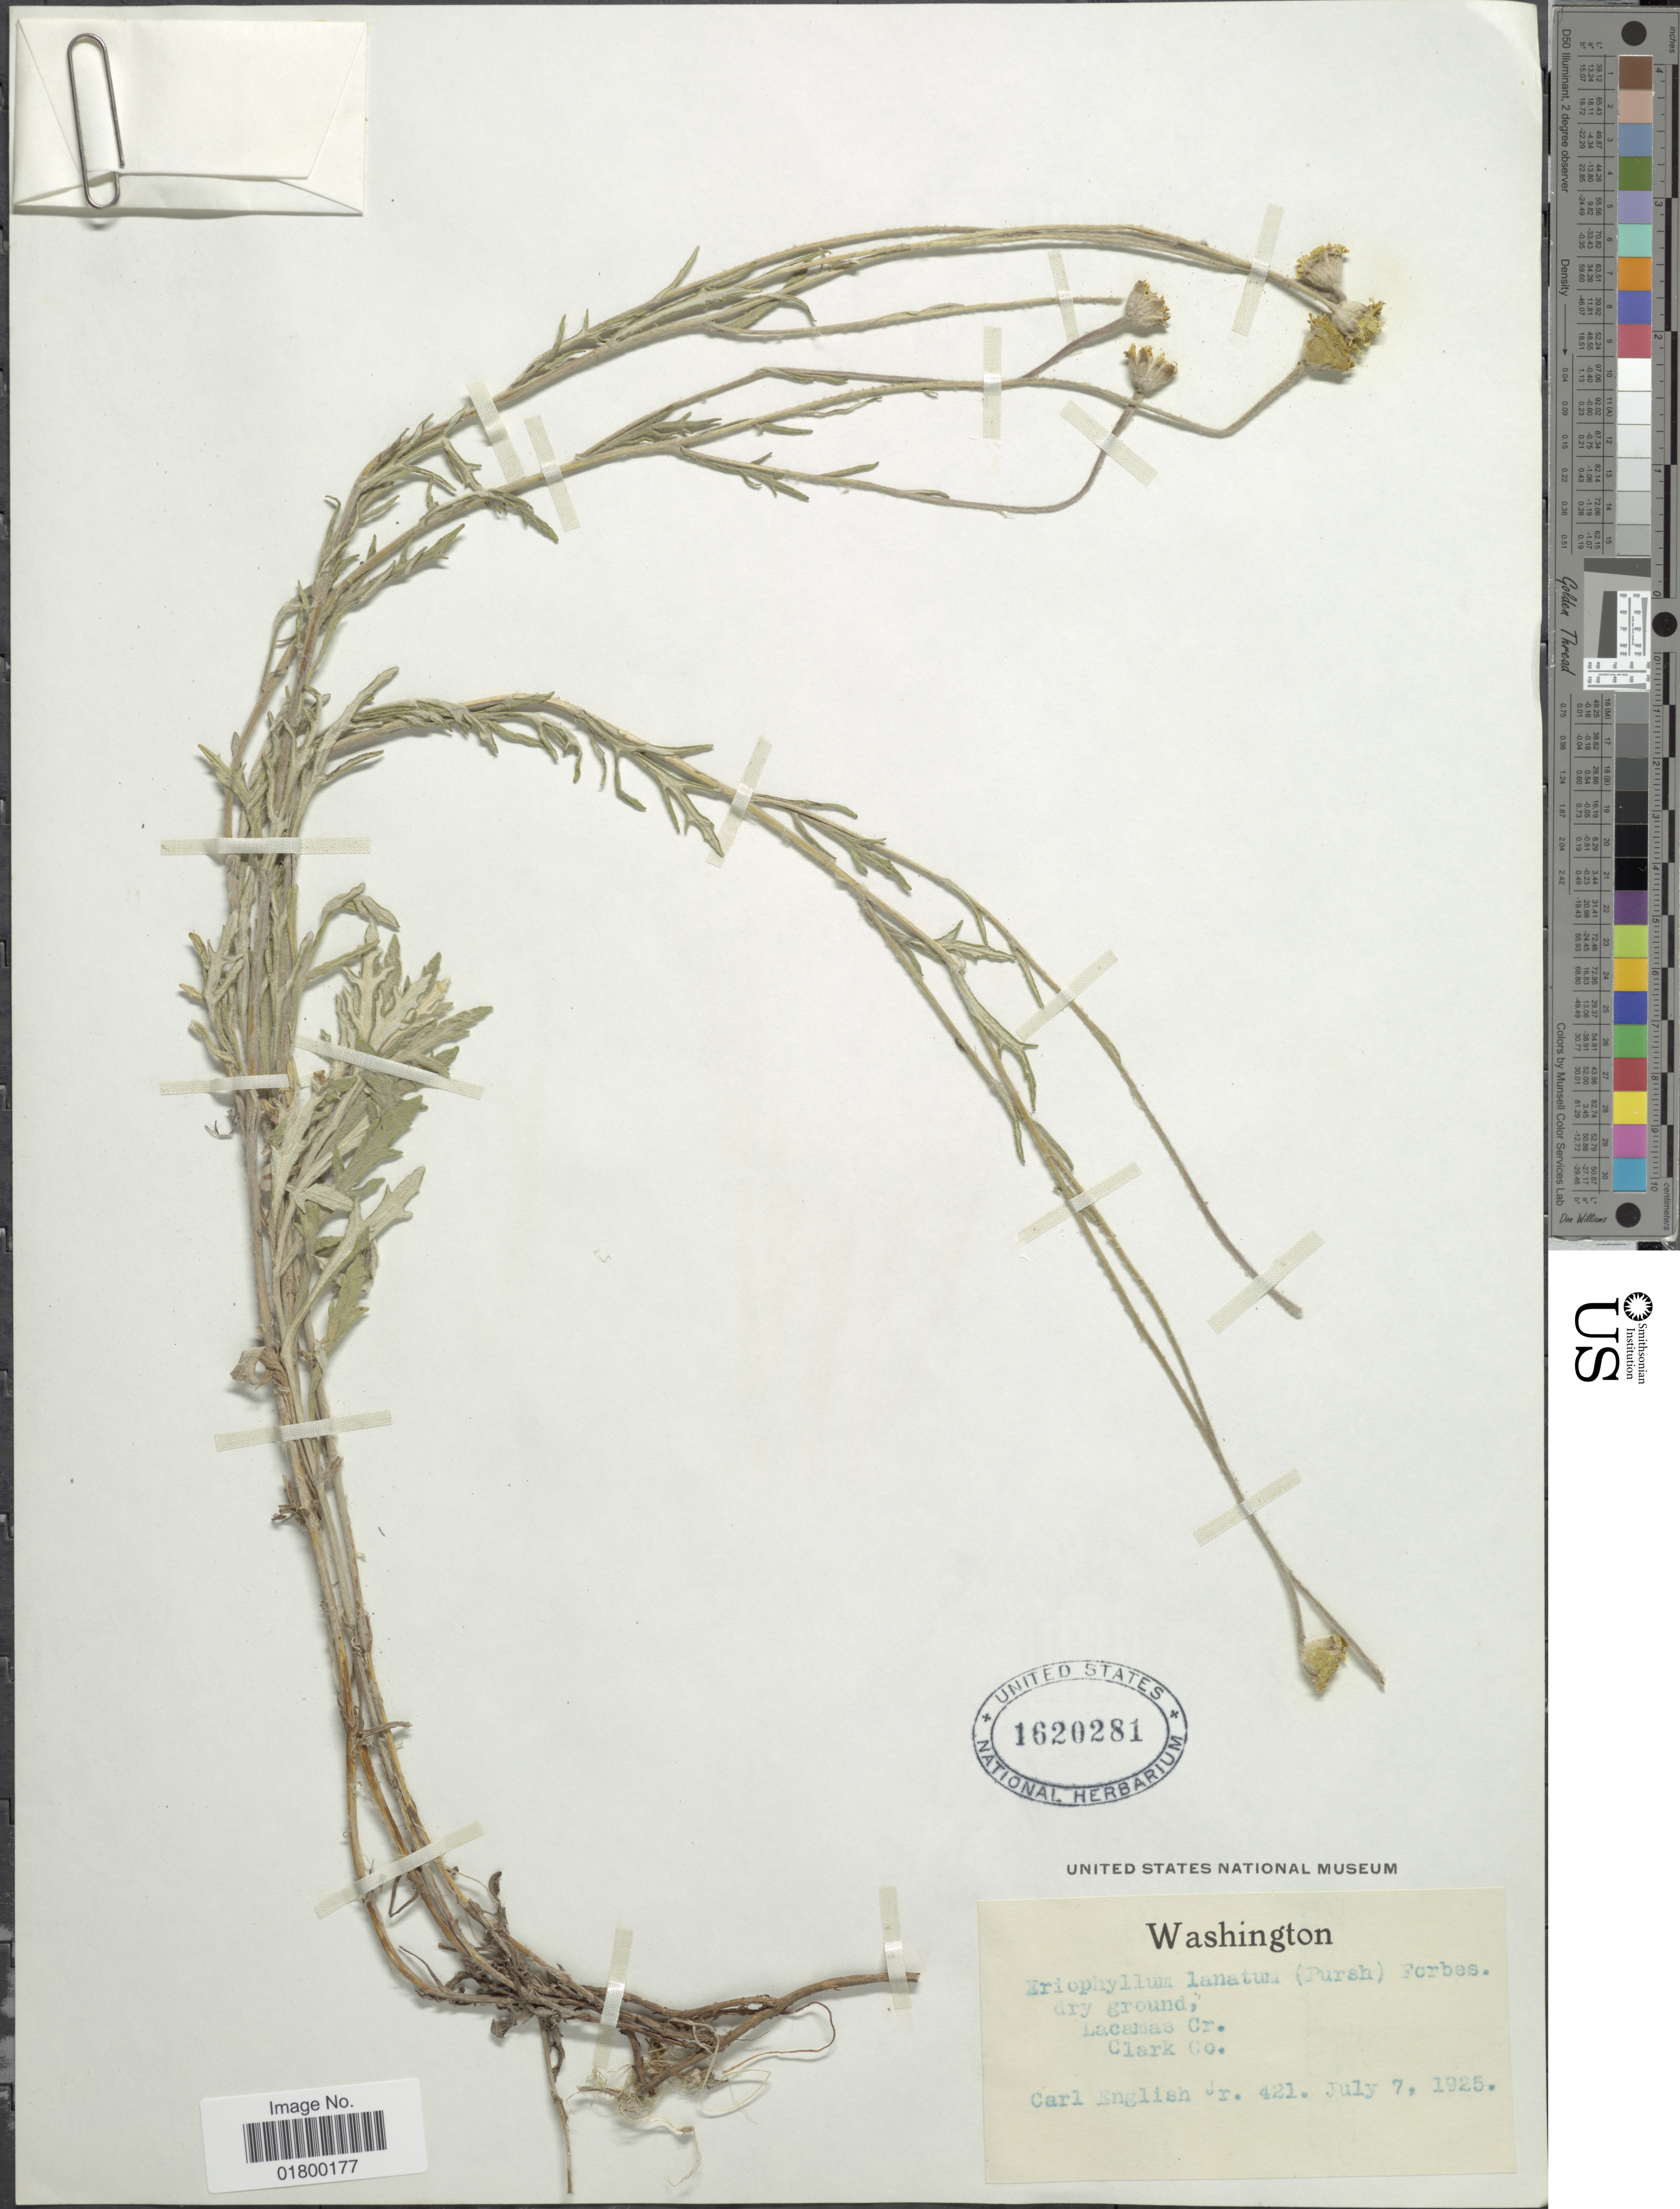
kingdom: Plantae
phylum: Tracheophyta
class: Magnoliopsida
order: Asterales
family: Asteraceae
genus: Eriophyllum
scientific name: Eriophyllum lanatum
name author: (Pursh) J. Forbes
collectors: C. English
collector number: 421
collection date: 1925-07-07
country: United States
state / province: Washington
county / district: Clark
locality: Lacamas Cr., Clark Co.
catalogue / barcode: US 1620281